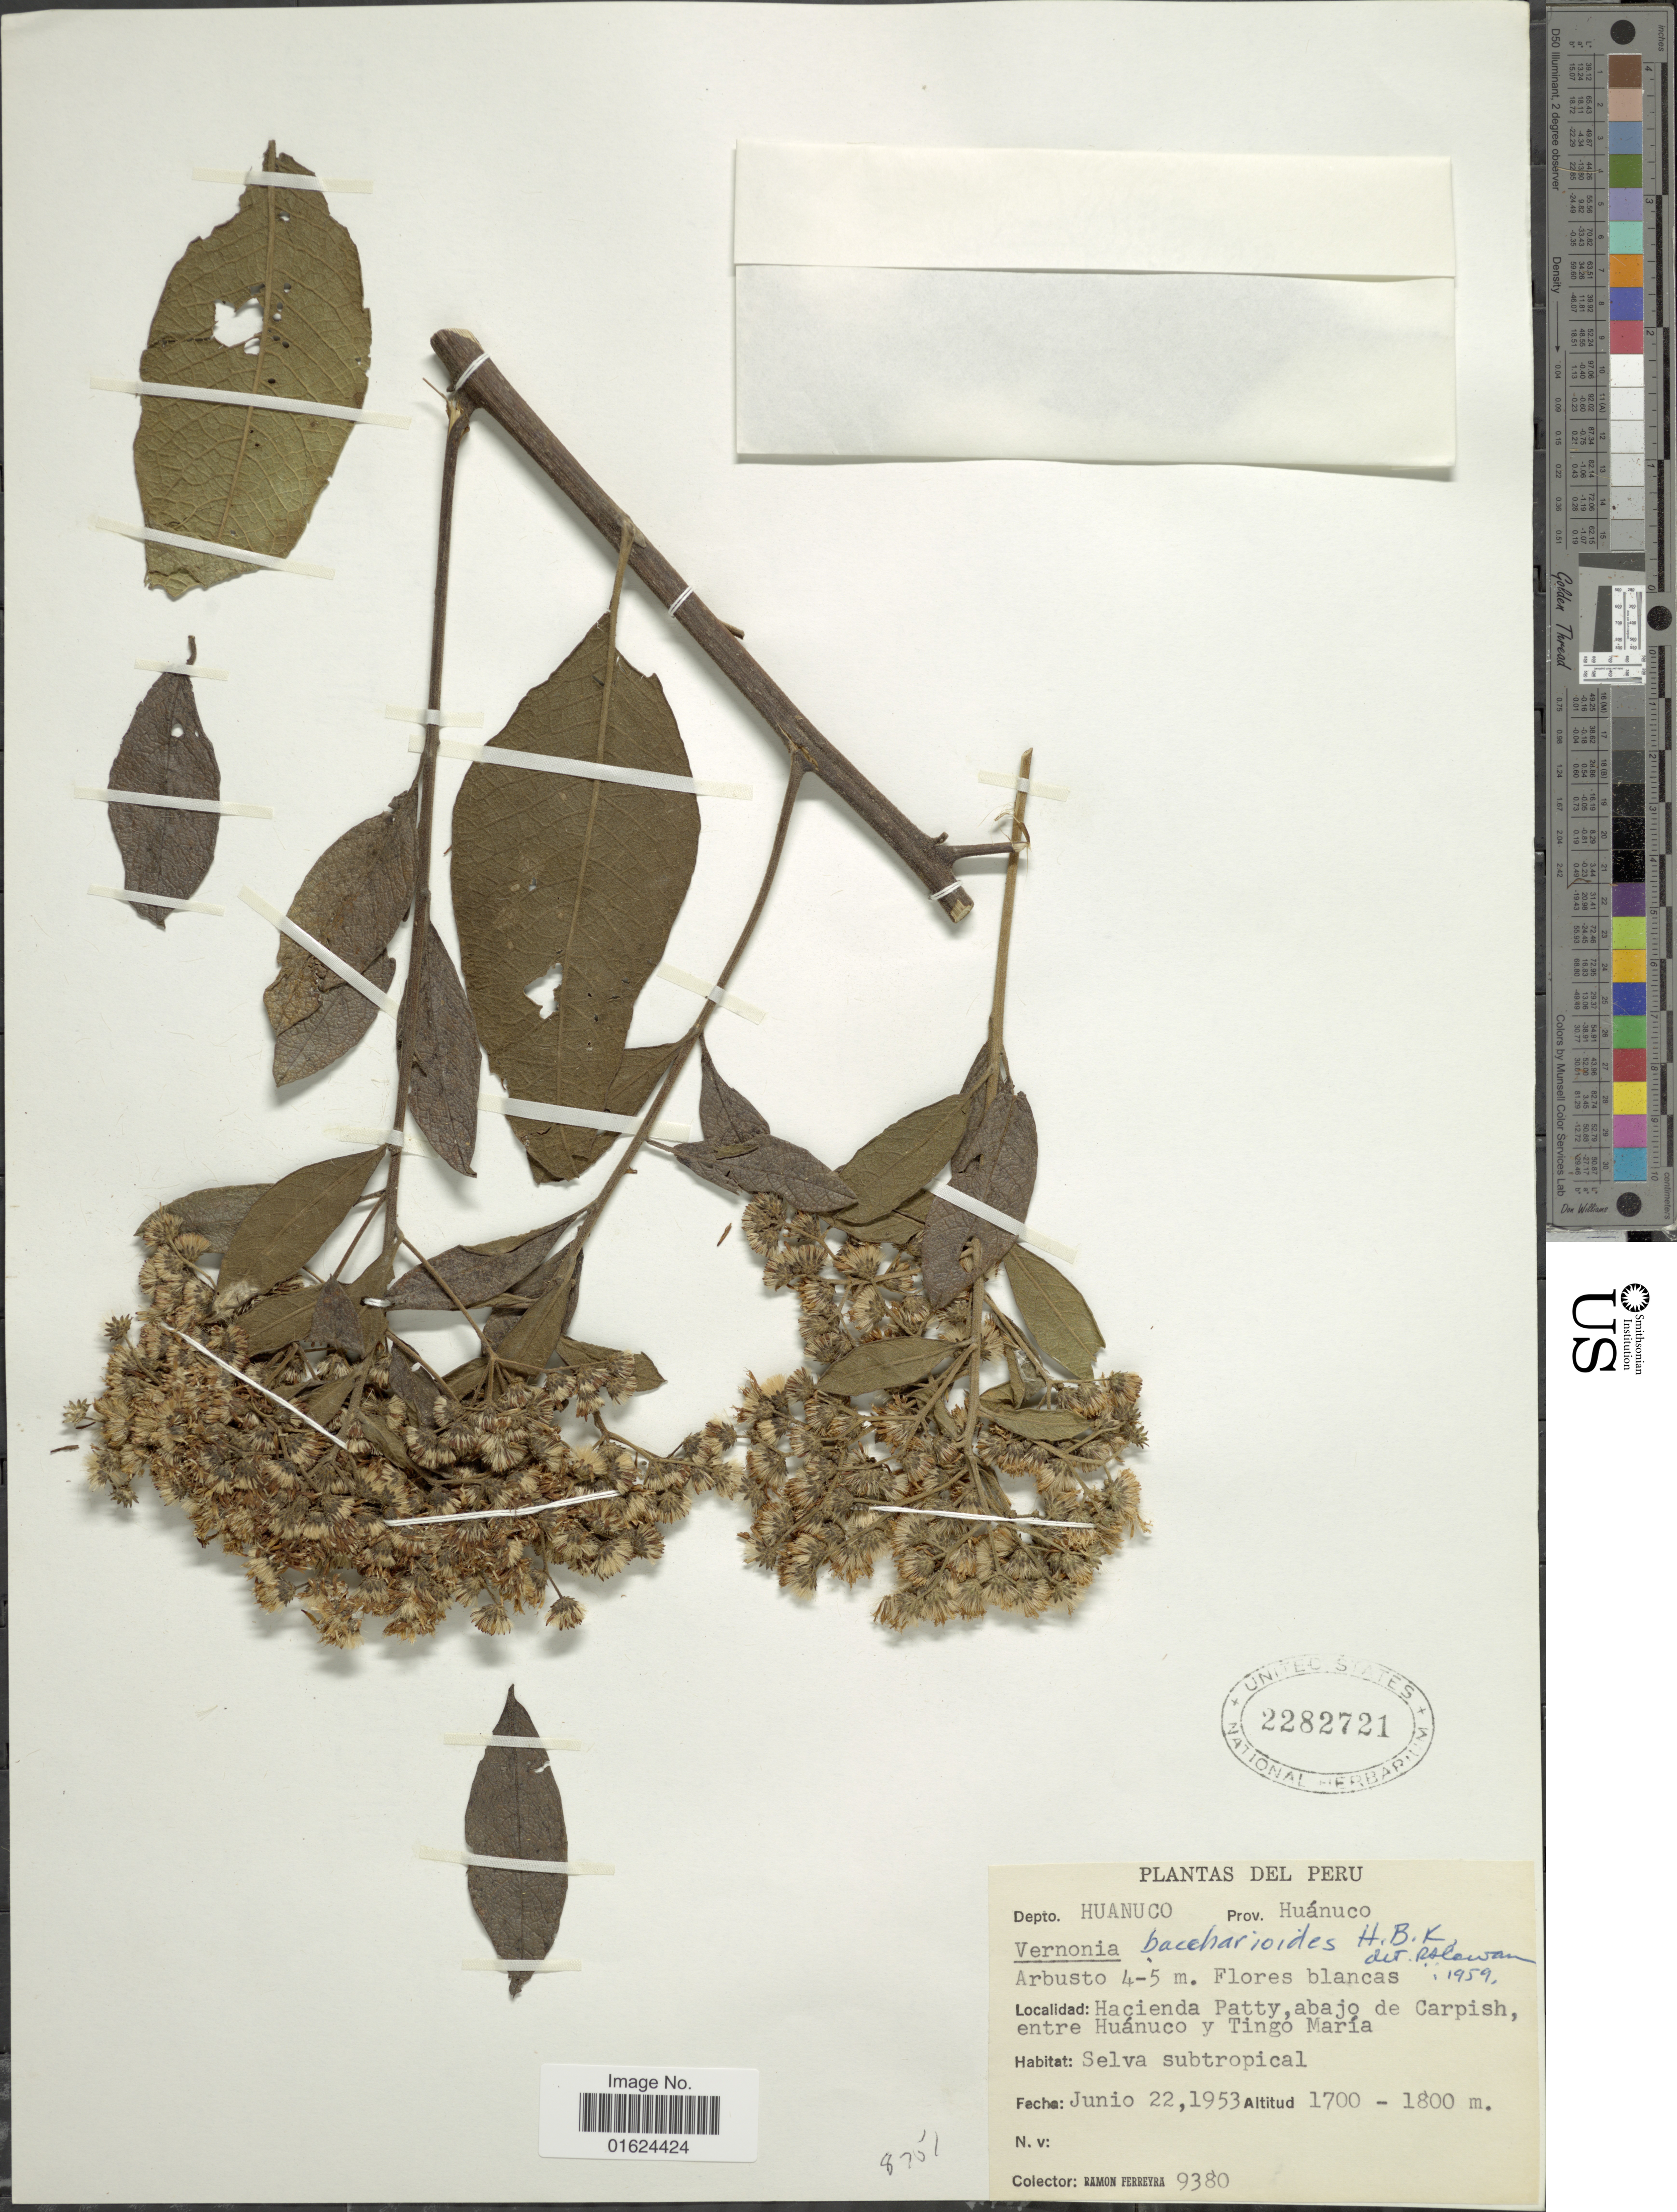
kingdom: Plantae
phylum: Tracheophyta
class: Magnoliopsida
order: Asterales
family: Asteraceae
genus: Vernonanthura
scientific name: Vernonanthura patens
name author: (Kunth) H. Rob.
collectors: R. A. Ferreyra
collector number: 9380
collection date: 1953-06-22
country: Peru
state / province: Huánuco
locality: Depto. Huanuco, hacienda Patty, abajo de Carpish, entre Huánuco y Tingo María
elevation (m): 1700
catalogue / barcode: US 2282721